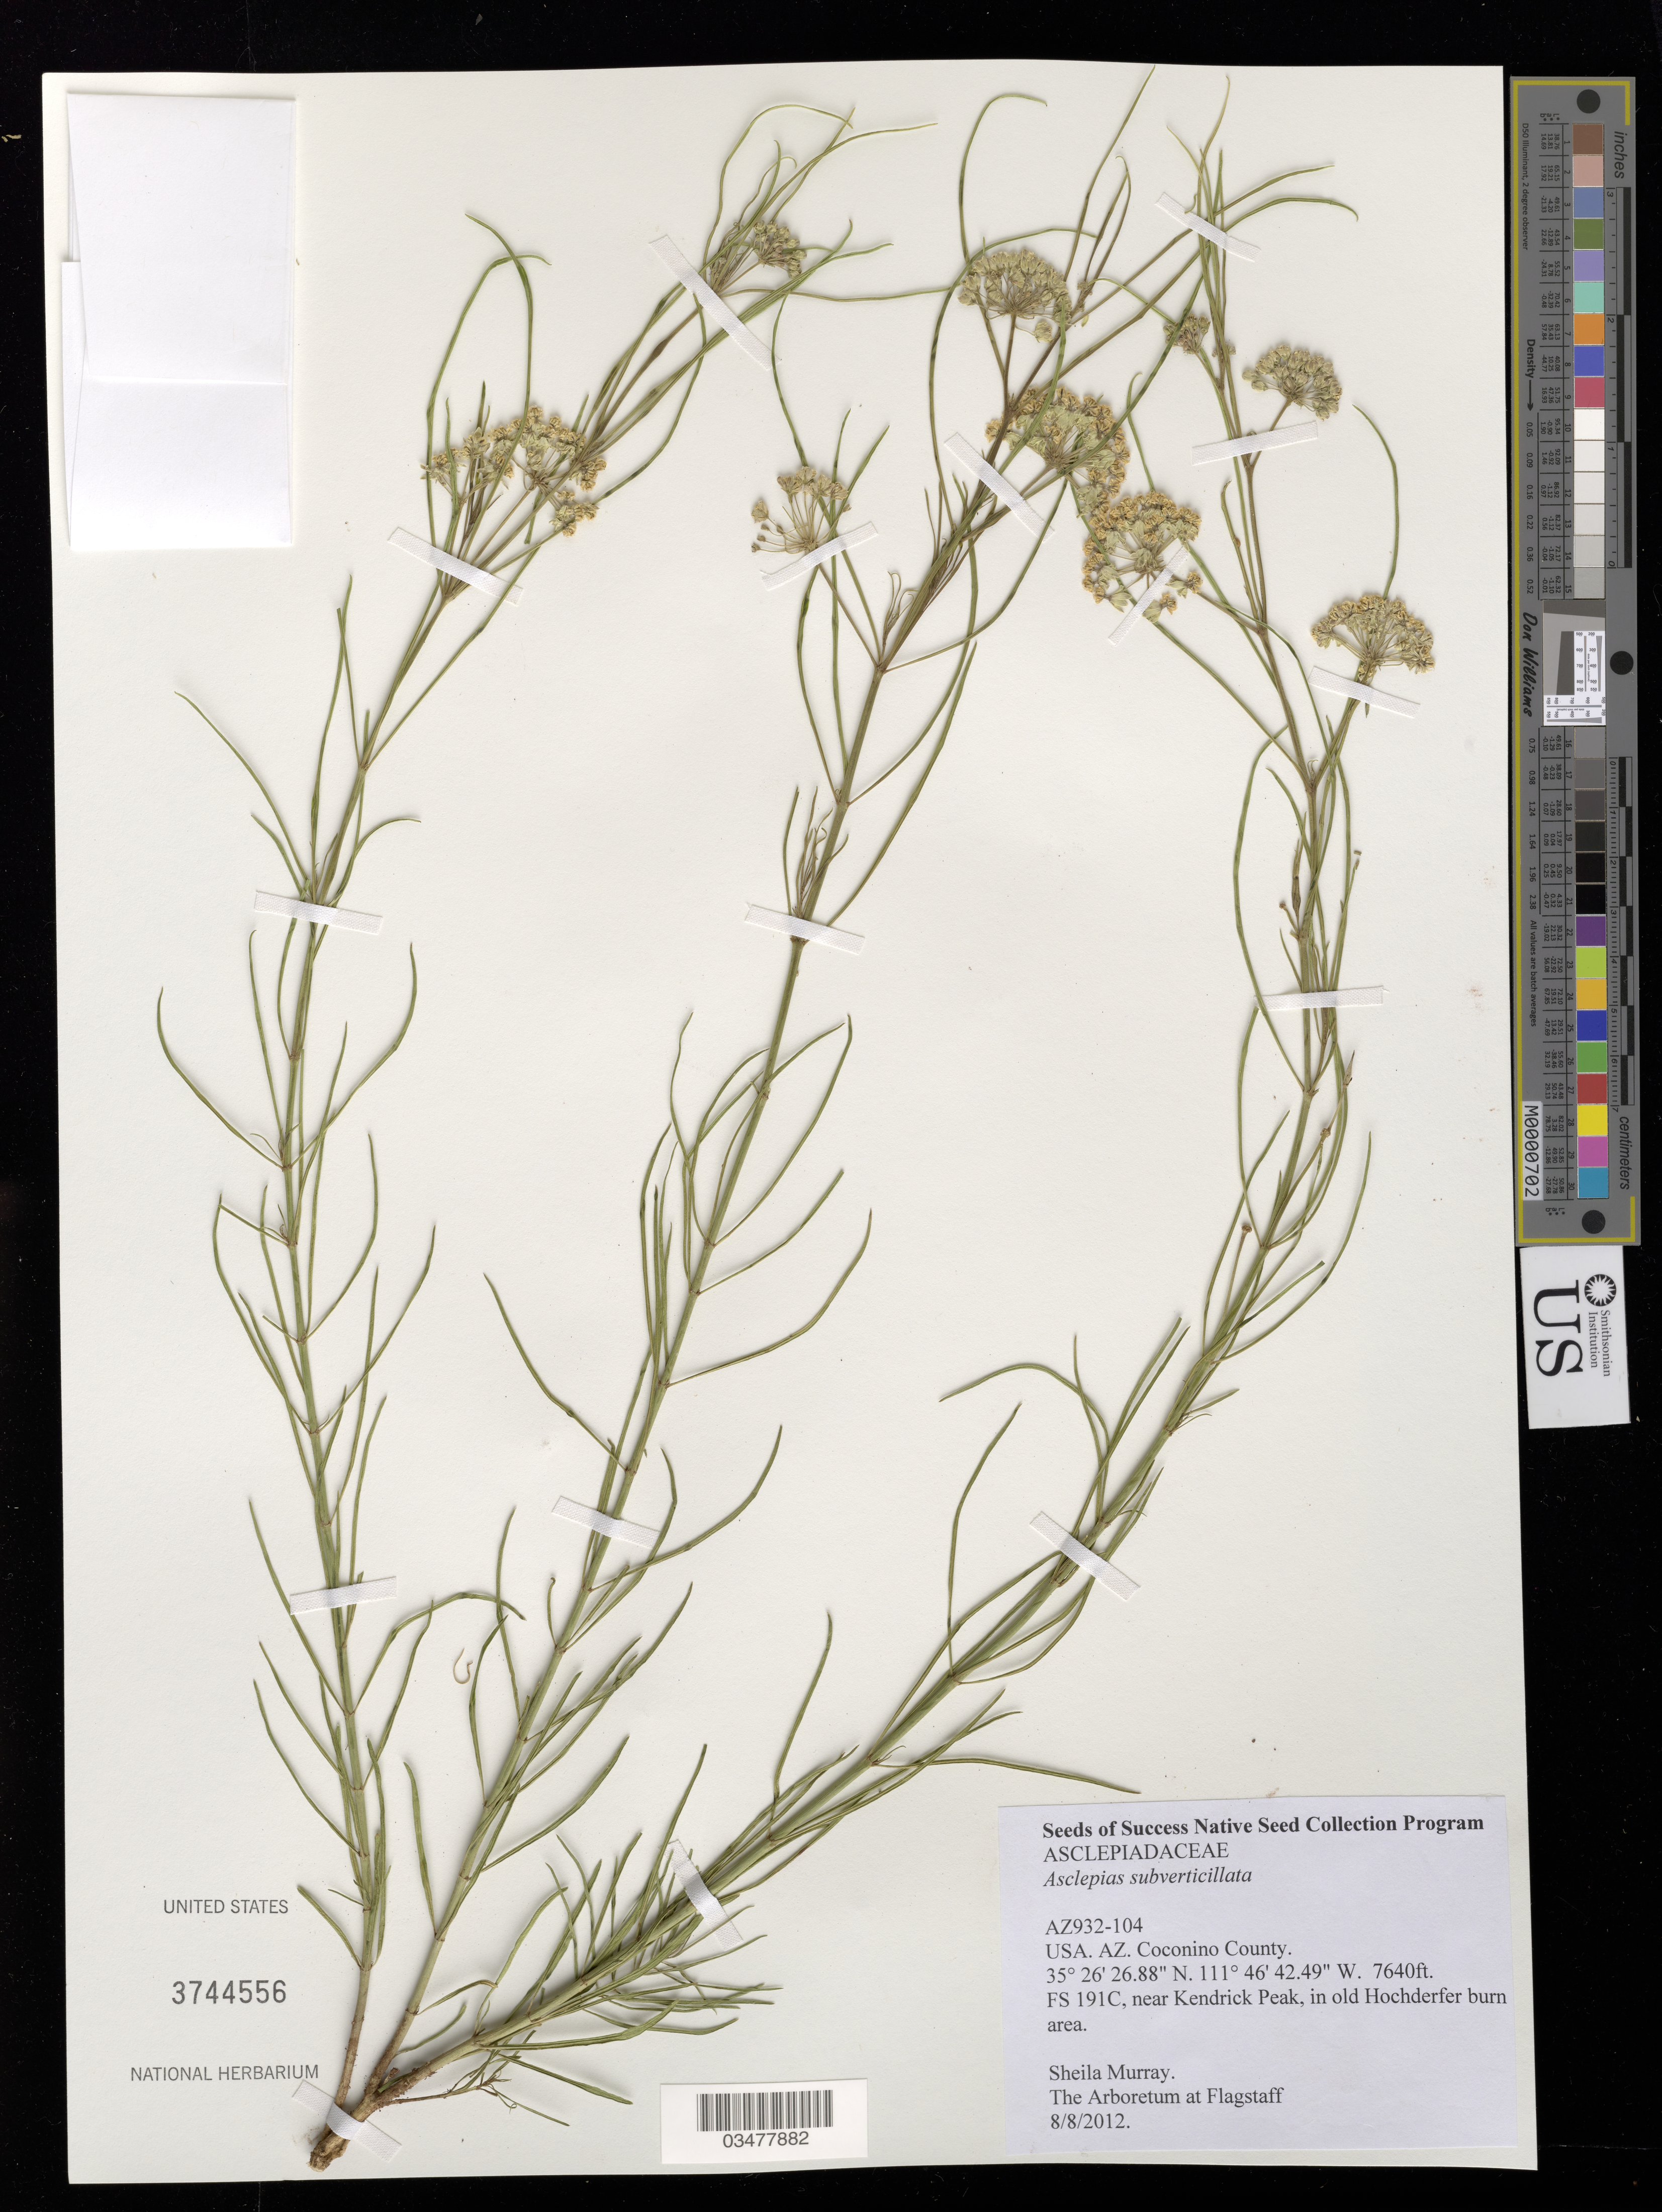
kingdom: Plantae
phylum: Tracheophyta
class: Magnoliopsida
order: Gentianales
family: Apocynaceae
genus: Asclepias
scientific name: Asclepias subverticillata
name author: (A. Gray) Vail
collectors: S. Murray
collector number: AZ932-104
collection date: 2012-08-08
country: United States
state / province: Arizona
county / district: Coconino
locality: FS191C, near Kendrick Peak, in old Hochderfer burn area.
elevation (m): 2329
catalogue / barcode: US 3744556